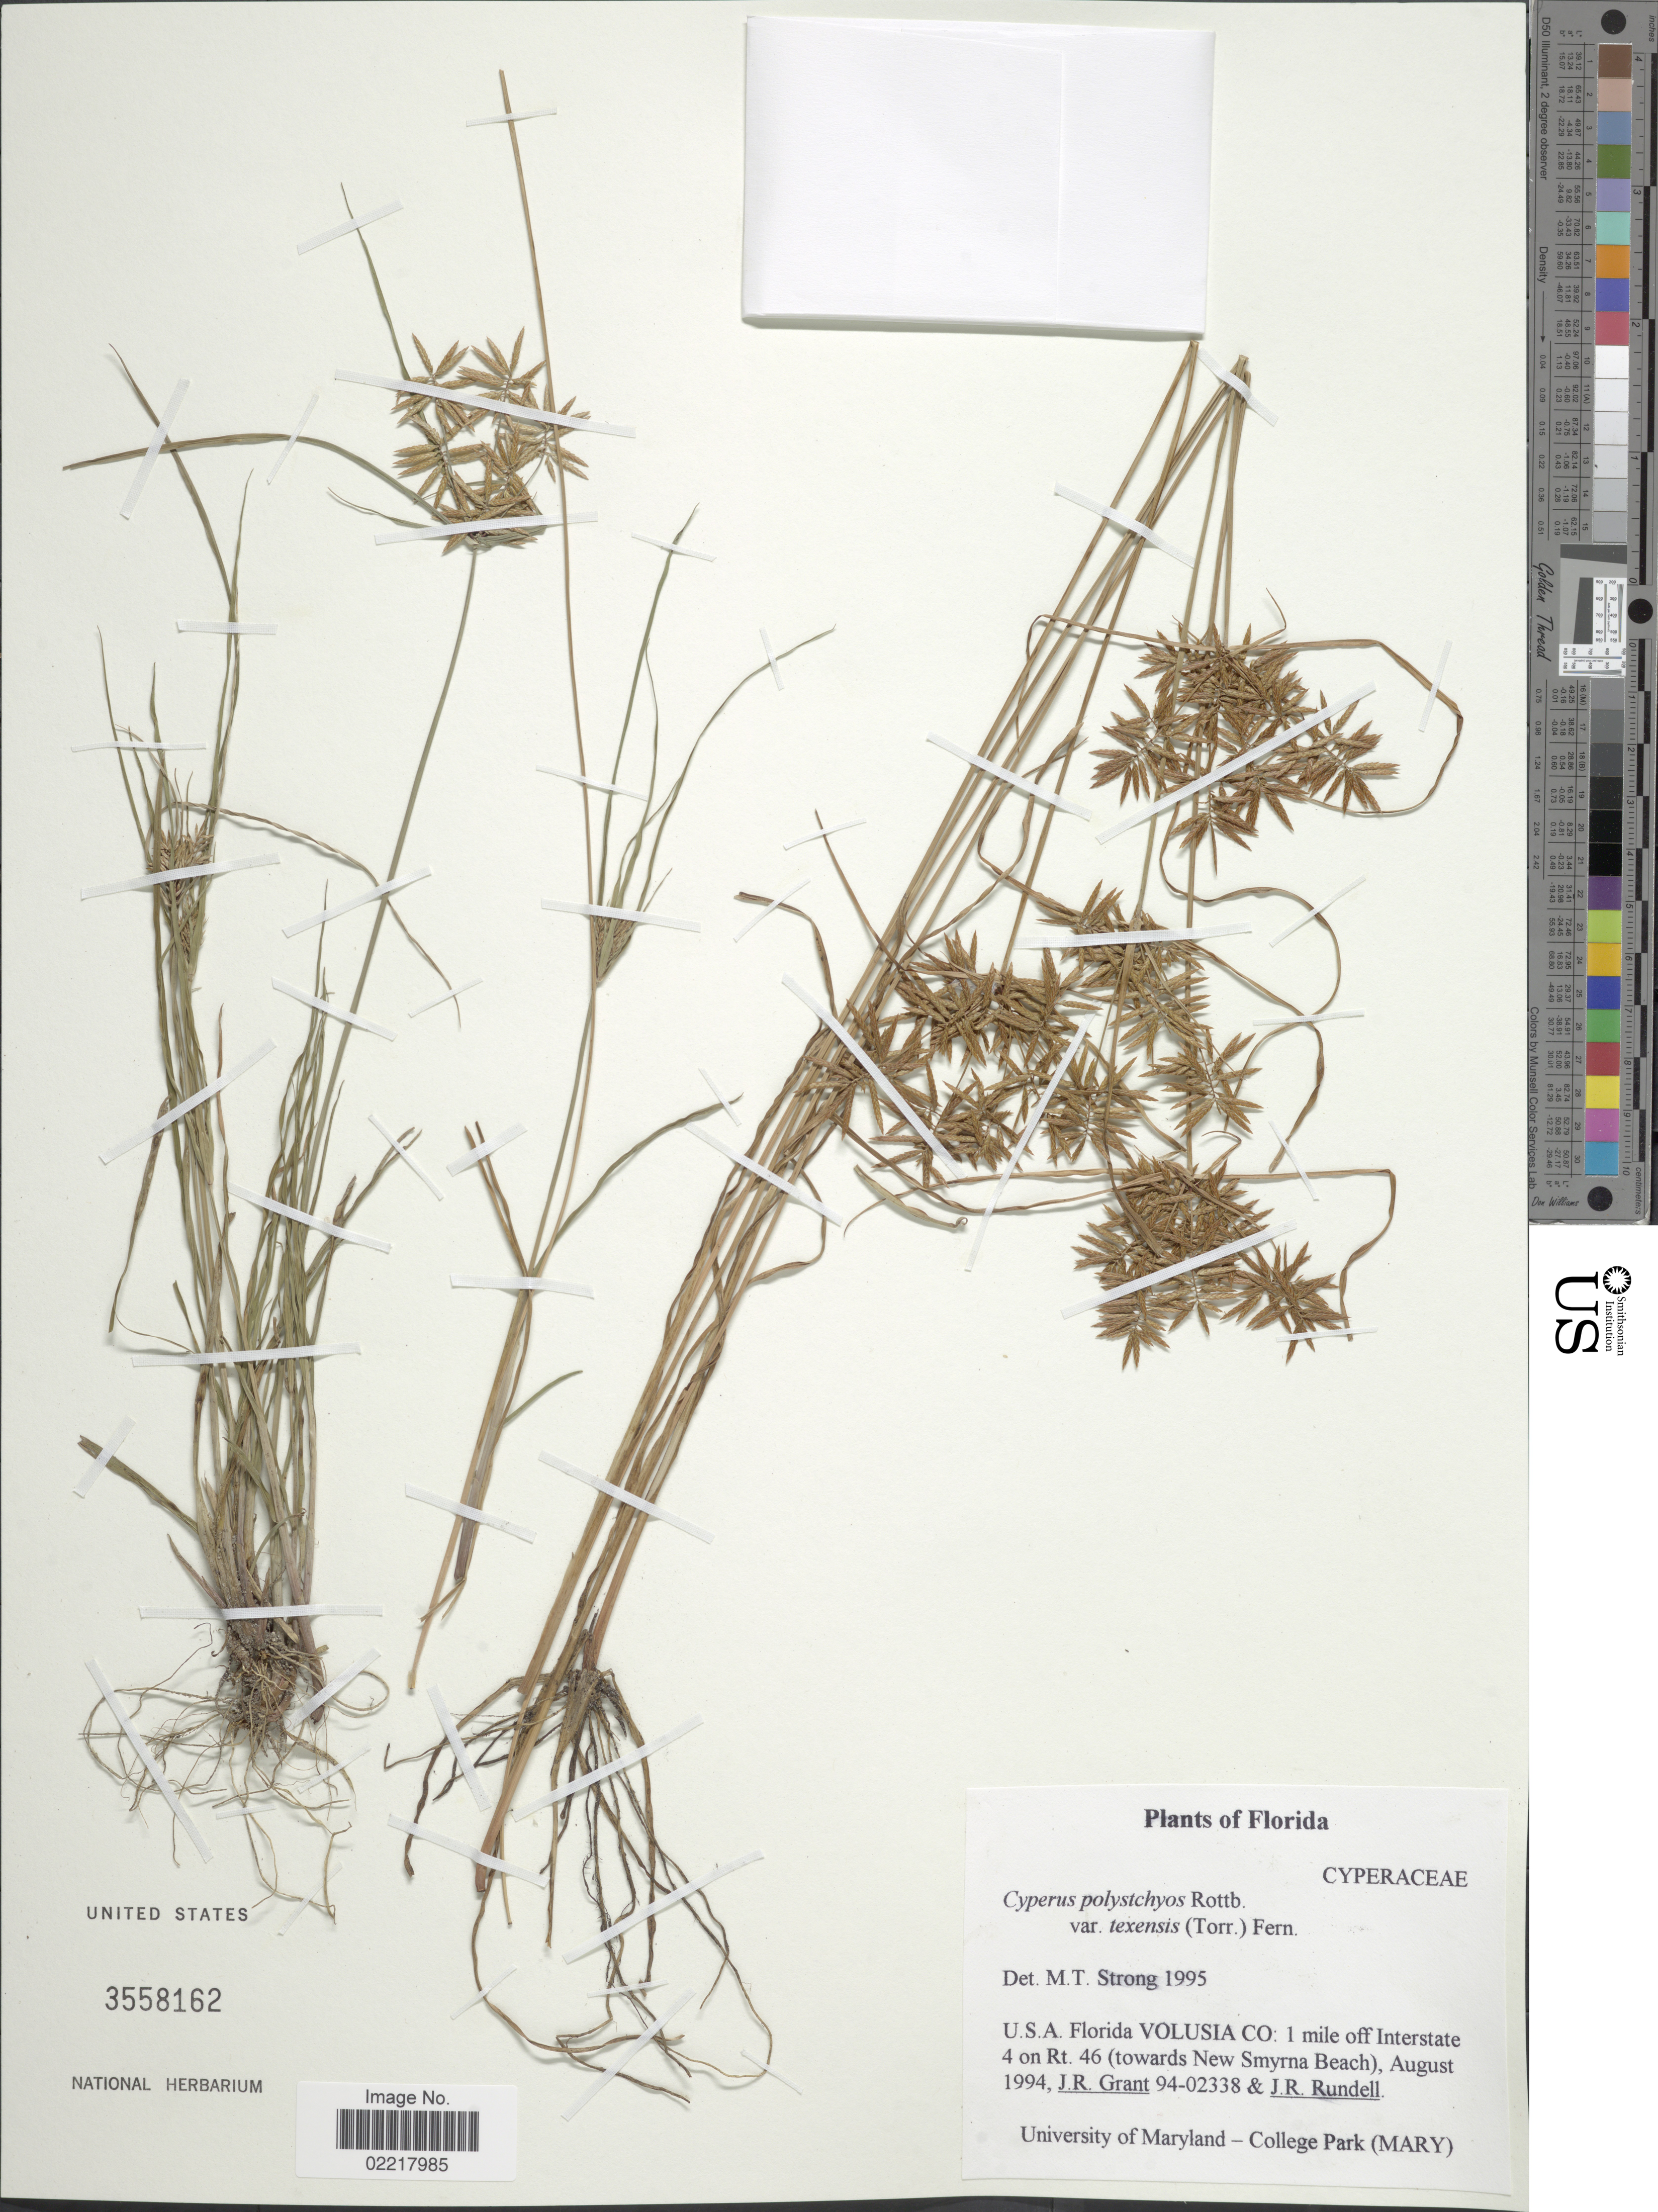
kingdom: Plantae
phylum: Tracheophyta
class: Liliopsida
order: Poales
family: Cyperaceae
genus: Cyperus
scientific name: Cyperus polystachyos var. texensis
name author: (Torr.) Fernald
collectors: J. Grant & J. R. Rundell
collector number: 94-02338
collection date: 1994-08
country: United States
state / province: Florida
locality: Volusia Co: 1 mile off Interstate 4 on Rt 46 (towards New Smyrna Beach)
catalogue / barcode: US 3558162